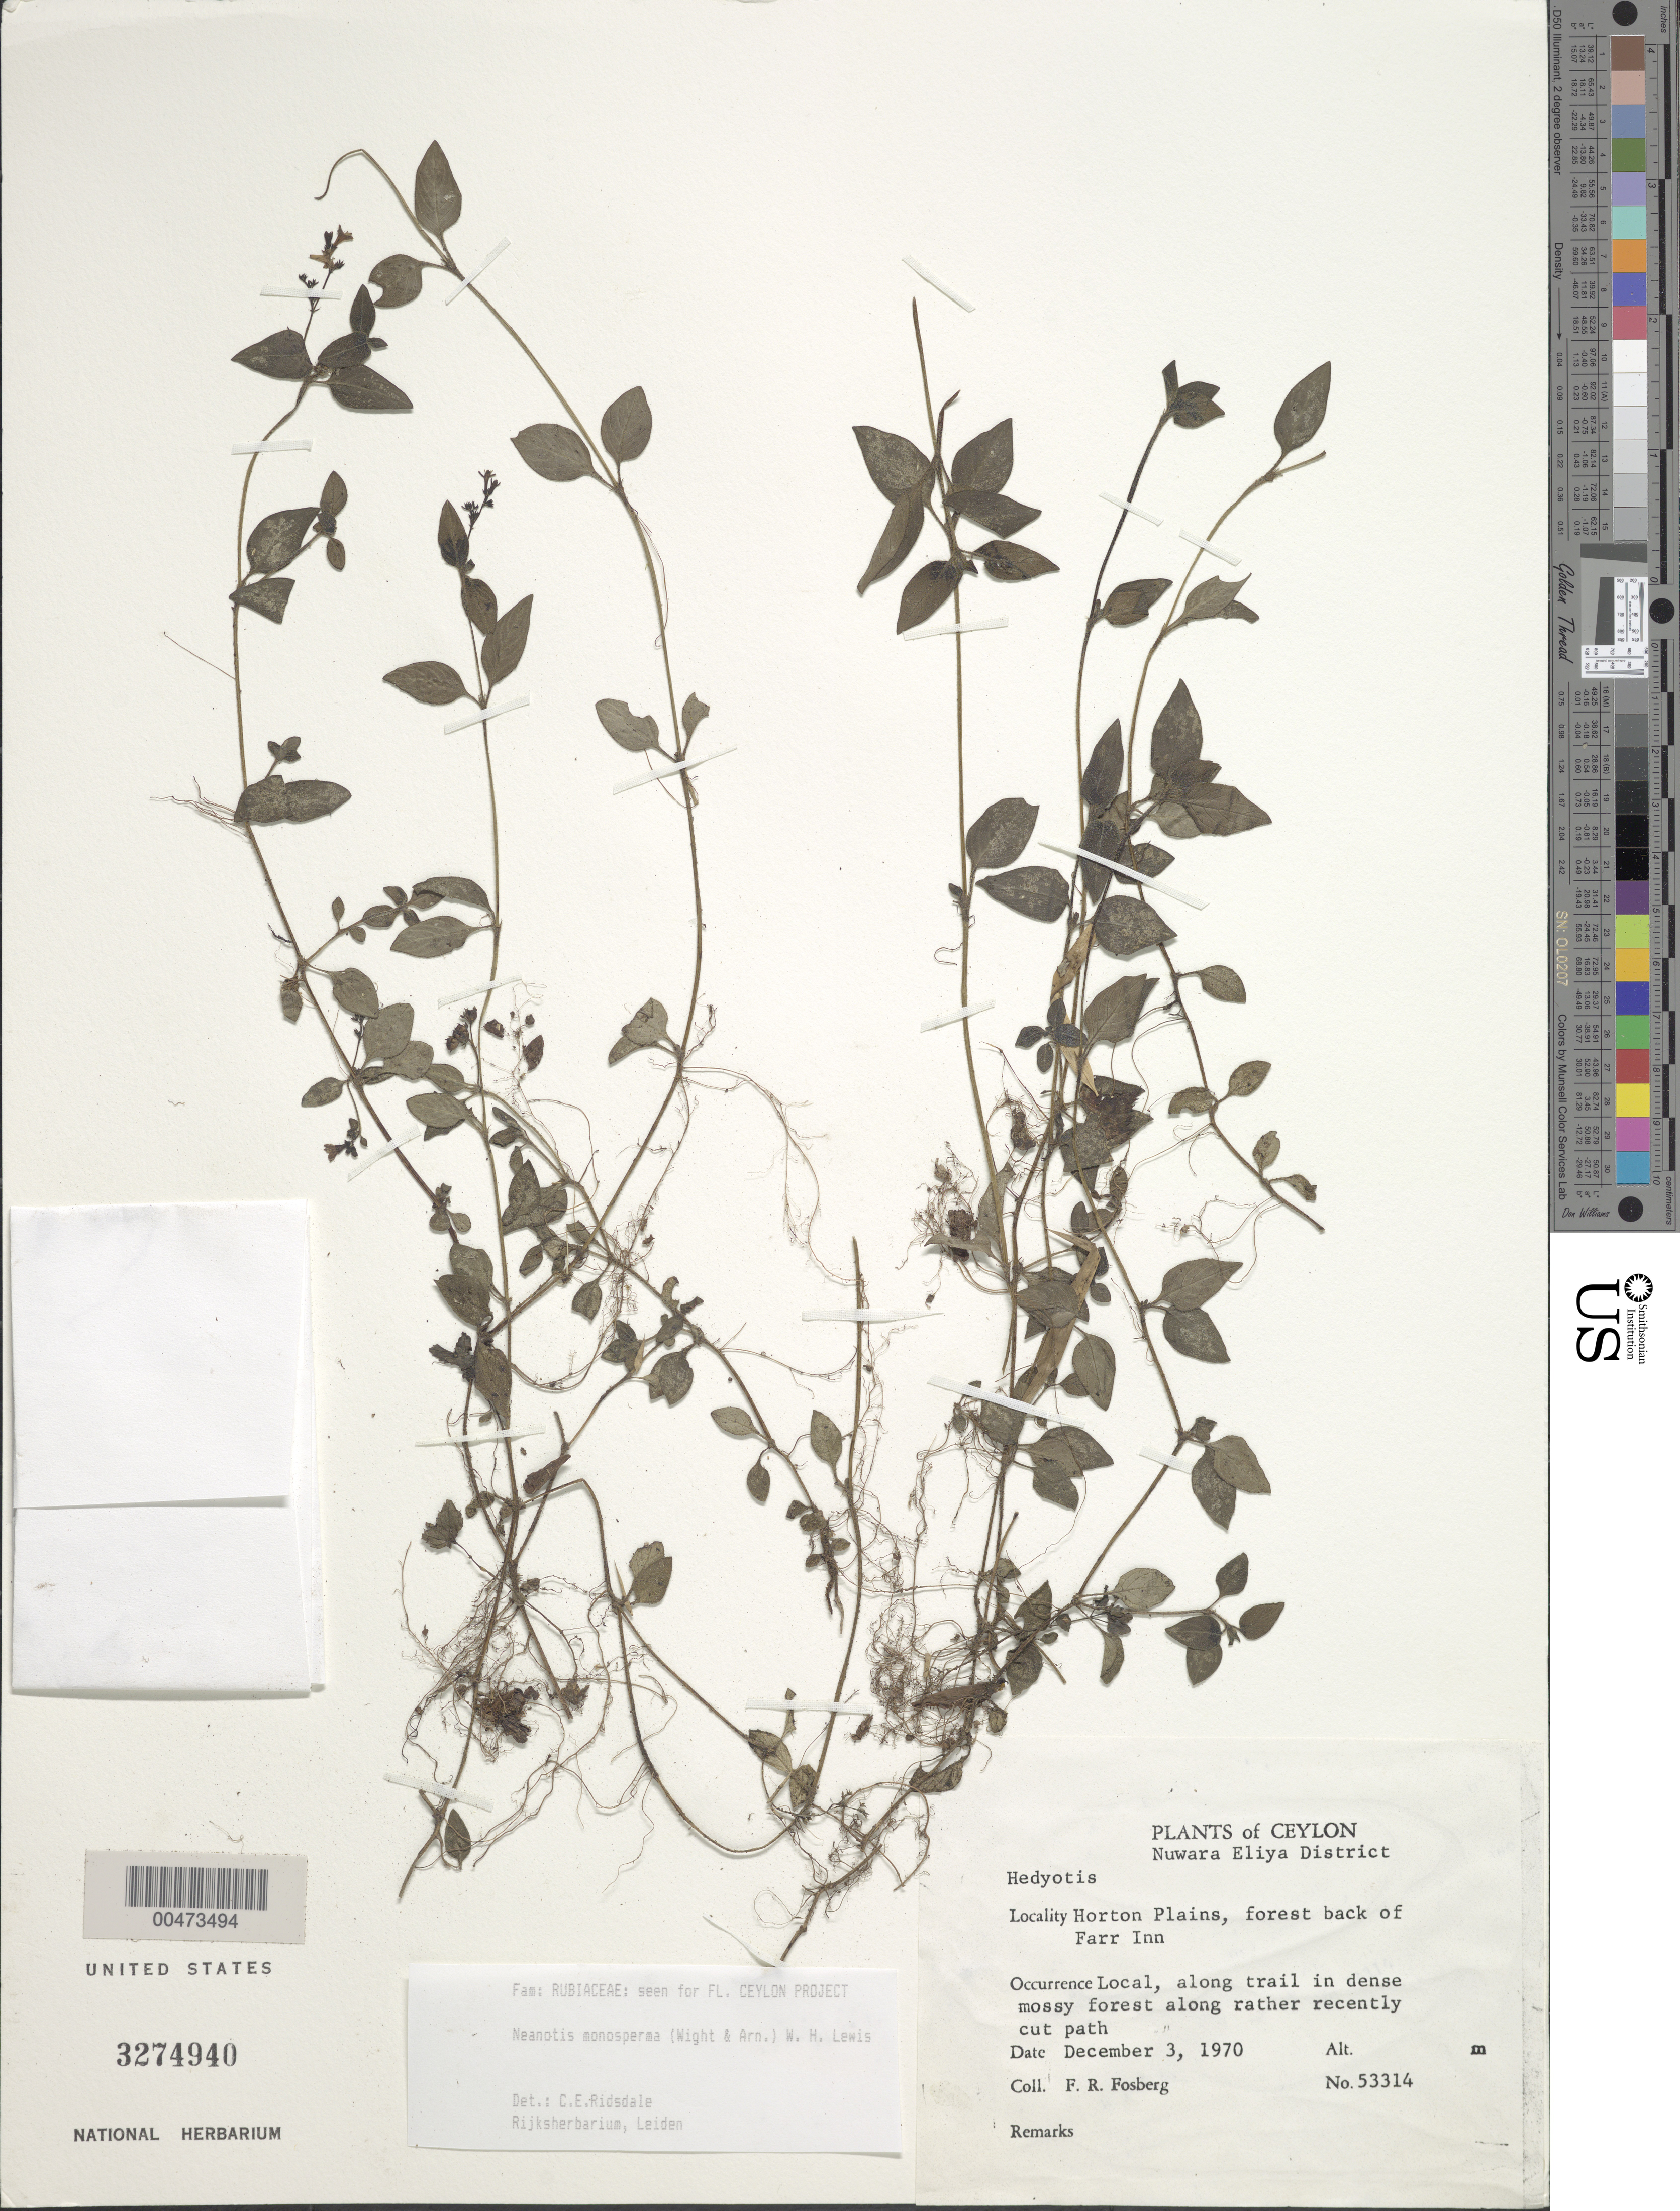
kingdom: Plantae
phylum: Tracheophyta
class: Magnoliopsida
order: Gentianales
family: Rubiaceae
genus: Neanotis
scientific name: Neanotis monosperma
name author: (Wight & Arn.) W.H. Lewis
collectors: F. R. Fosberg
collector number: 53314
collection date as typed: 03 Dec 1970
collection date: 1970-12-03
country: Sri Lanka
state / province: Central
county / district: Nuwara Eliya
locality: Horton Plains, back of Farr Inn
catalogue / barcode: US 3274940